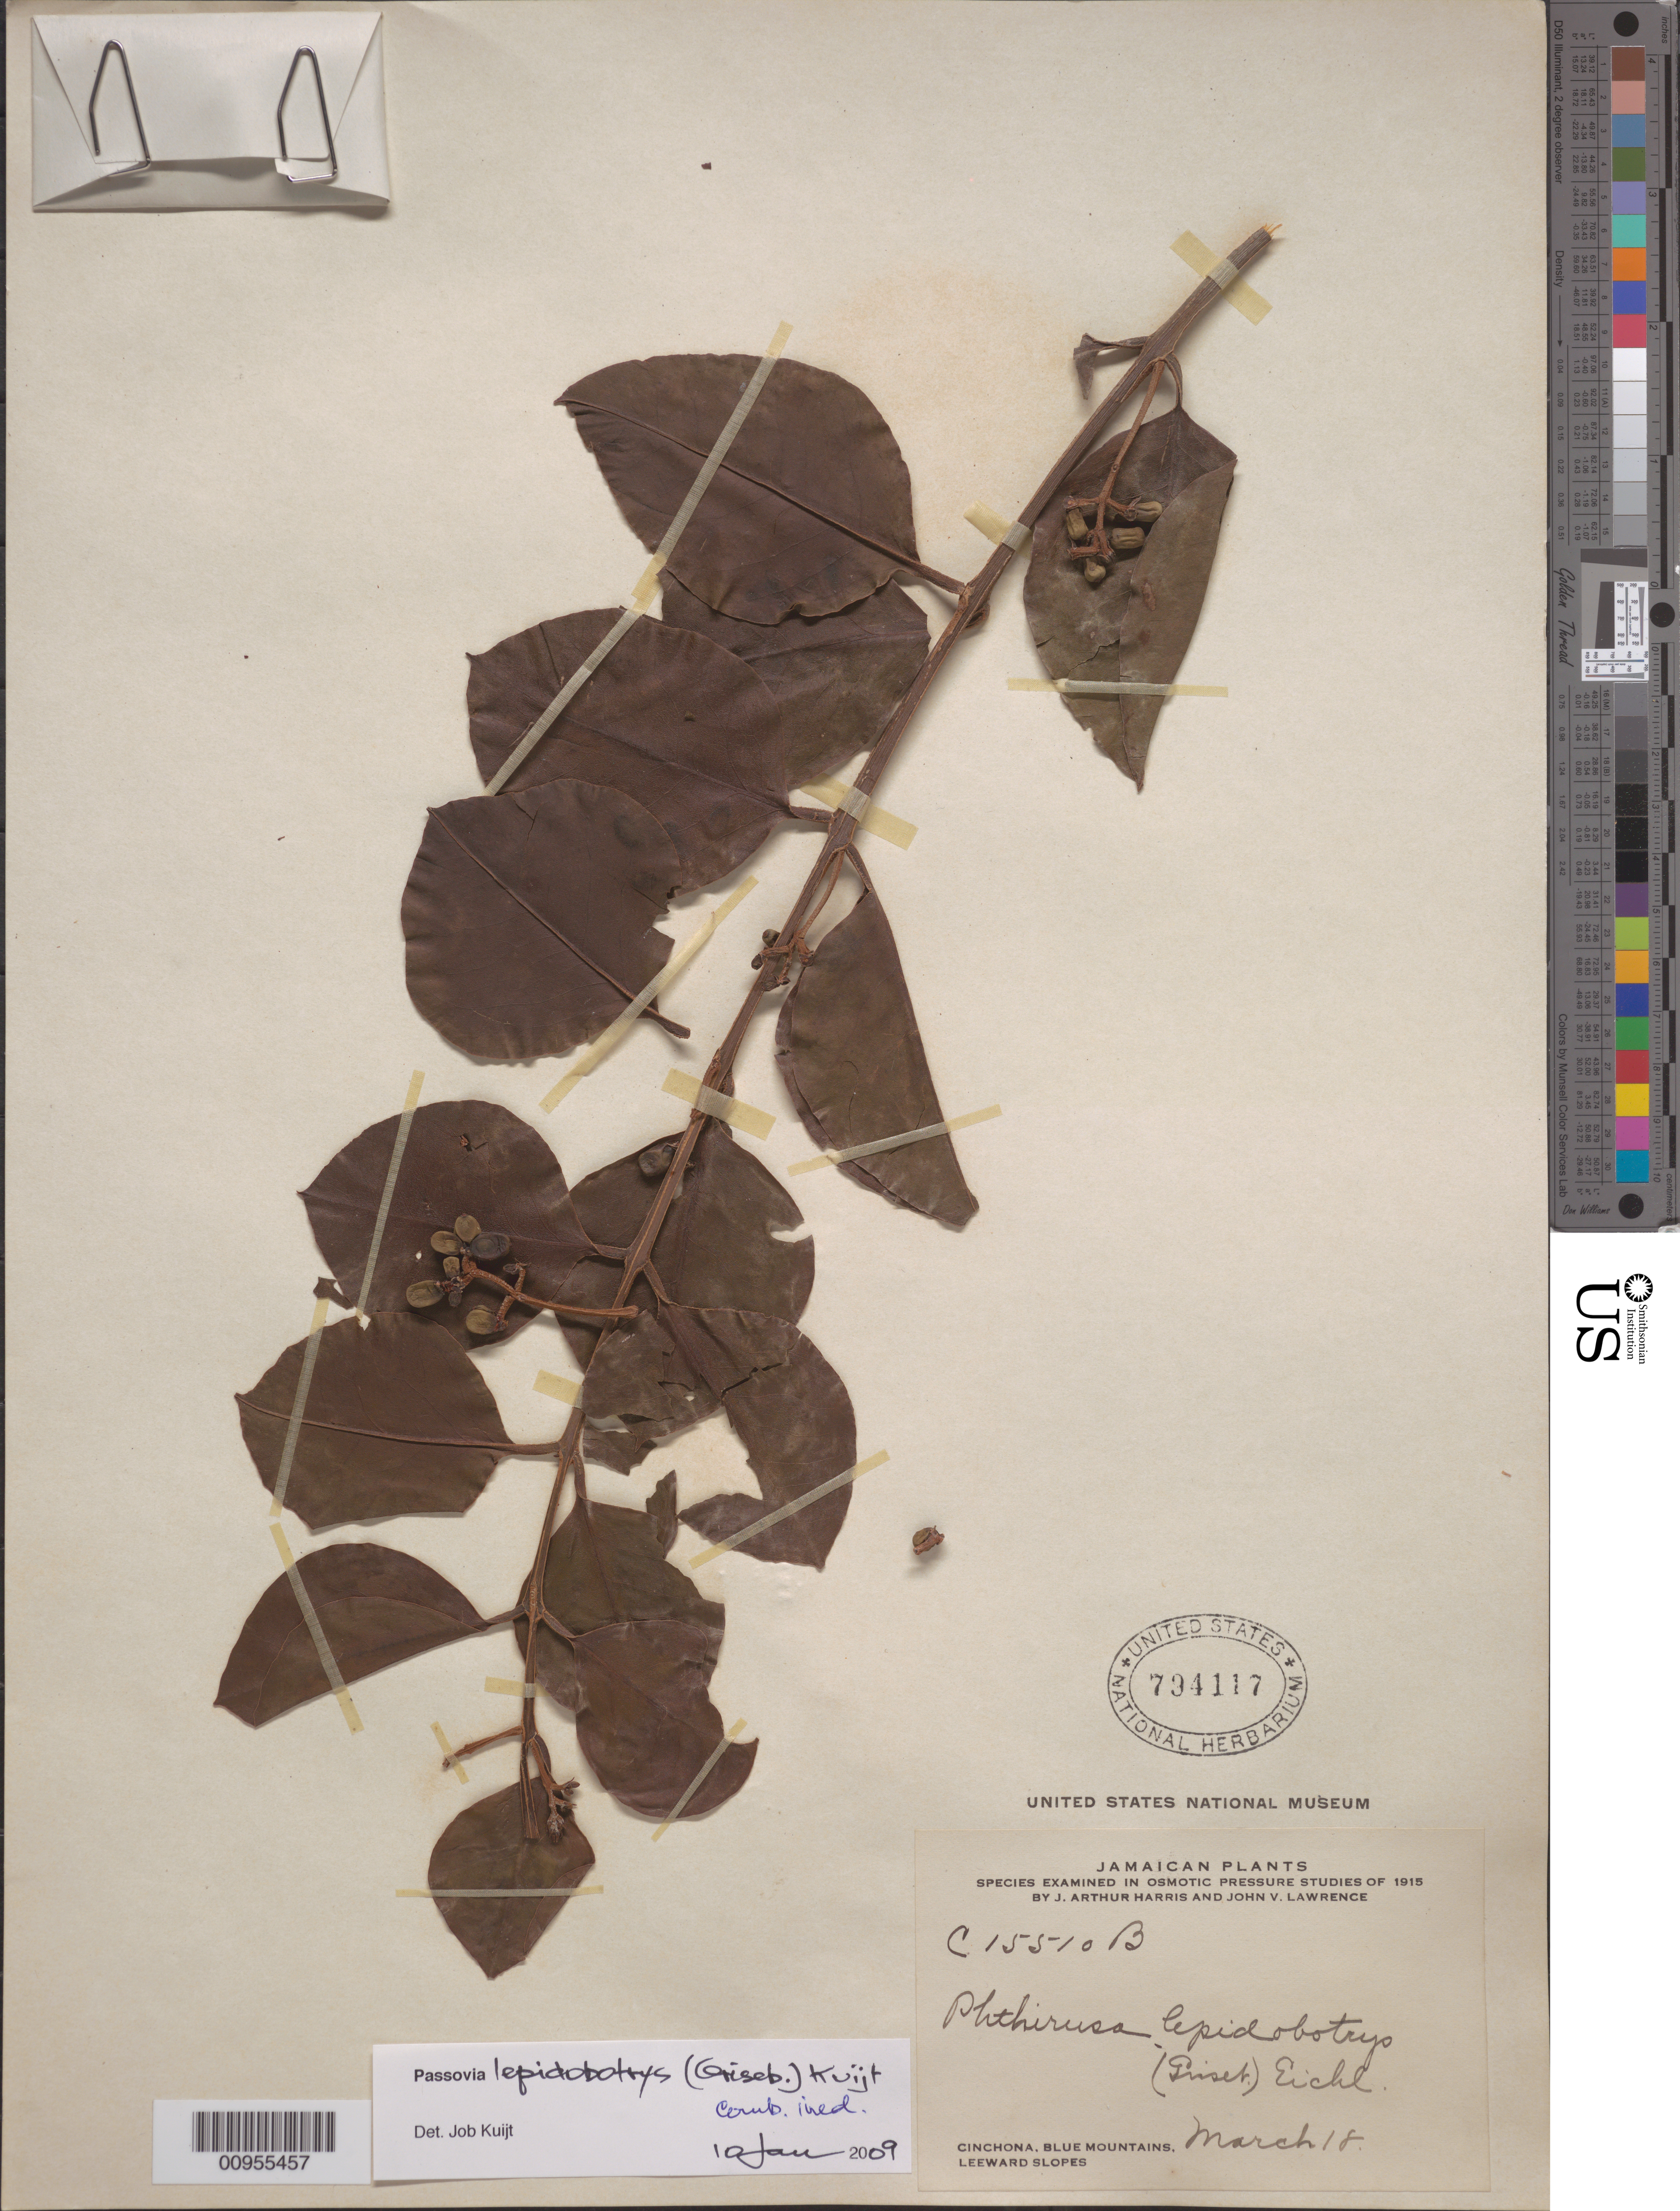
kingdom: Plantae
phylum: Tracheophyta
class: Magnoliopsida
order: Santalales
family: Loranthaceae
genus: Passovia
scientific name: Passovia lepidobotrys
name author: (Griseb.) Kuijt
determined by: Kuijt, Job, (CANADA)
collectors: J. A. Harris & J. Lawrence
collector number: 15510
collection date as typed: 18 Mar 1915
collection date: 1915-03-18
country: Jamaica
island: Jamaica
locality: Cinchona, Blue Mountains.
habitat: Leeward slopes.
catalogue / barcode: US 794117